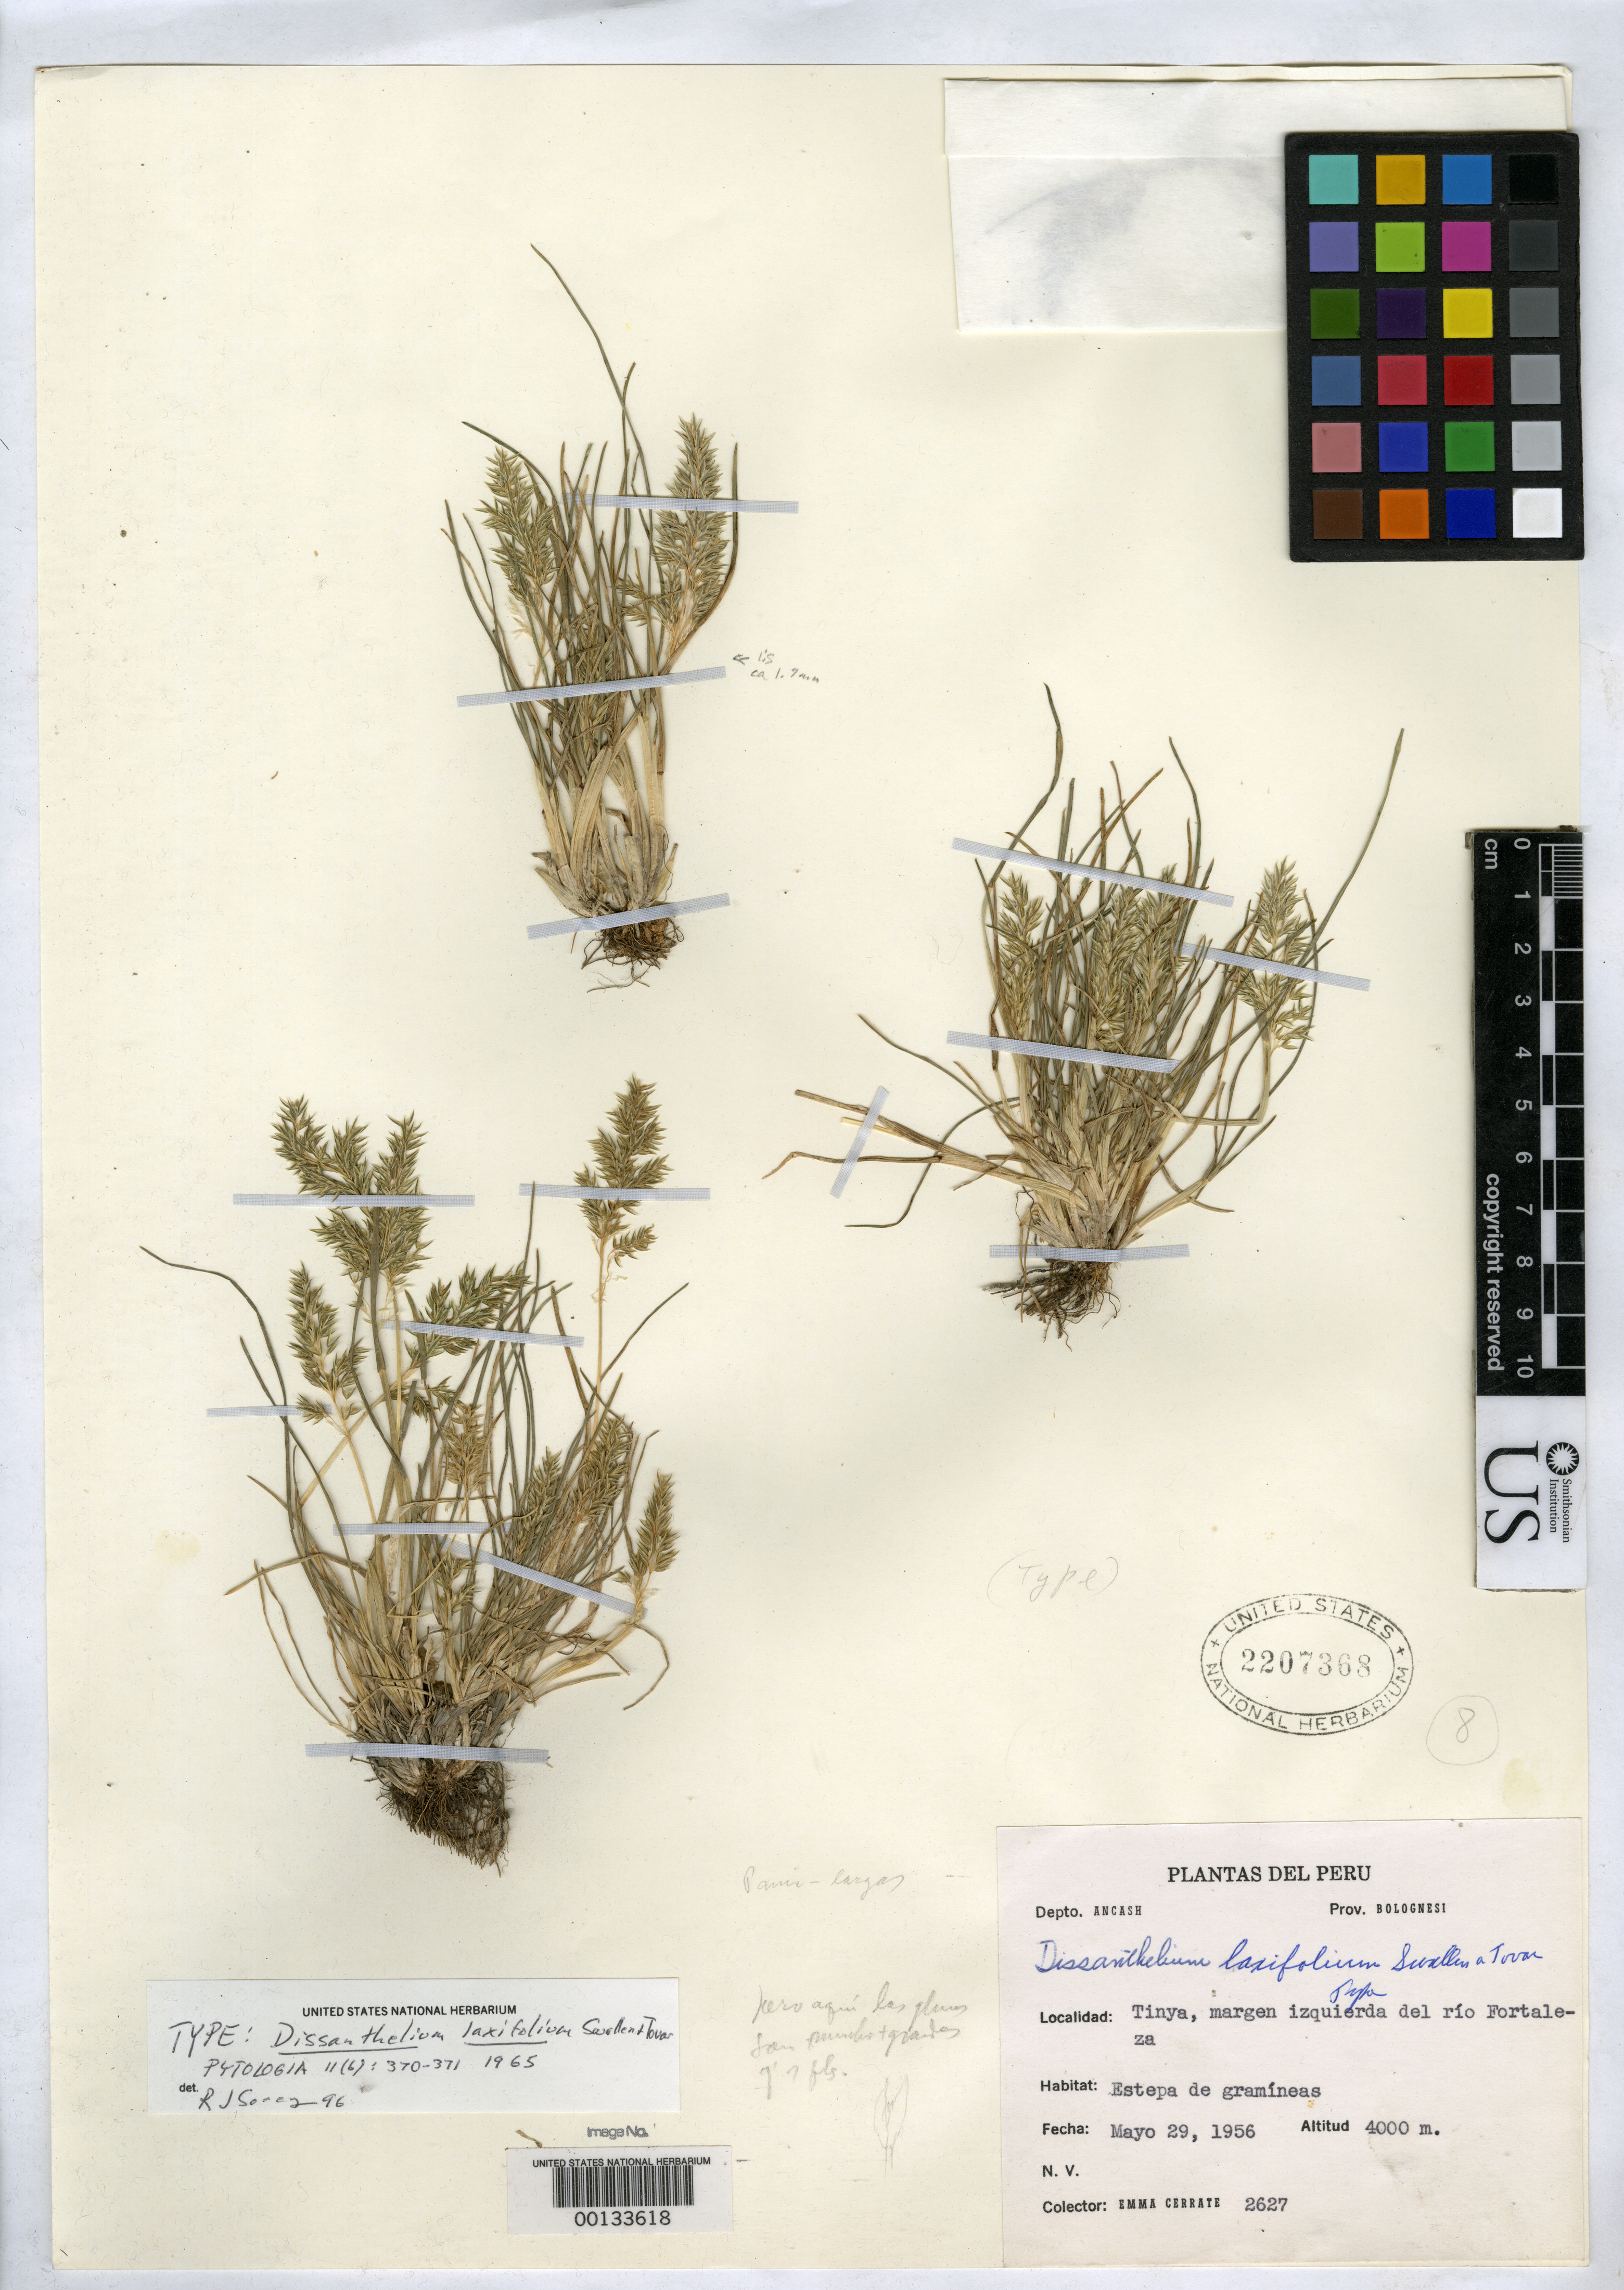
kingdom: Plantae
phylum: Tracheophyta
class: Liliopsida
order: Poales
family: Poaceae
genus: Dissanthelium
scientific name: Dissanthelium laxifolium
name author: Swallen & Tovar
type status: Holotype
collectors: E. Cerrate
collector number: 2627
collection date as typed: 29 May 1956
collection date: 1956-05-29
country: Peru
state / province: Ancash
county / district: Bolognesi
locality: Tinya, margen izquierda del Río Fortaleza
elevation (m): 4000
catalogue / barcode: US 2207368